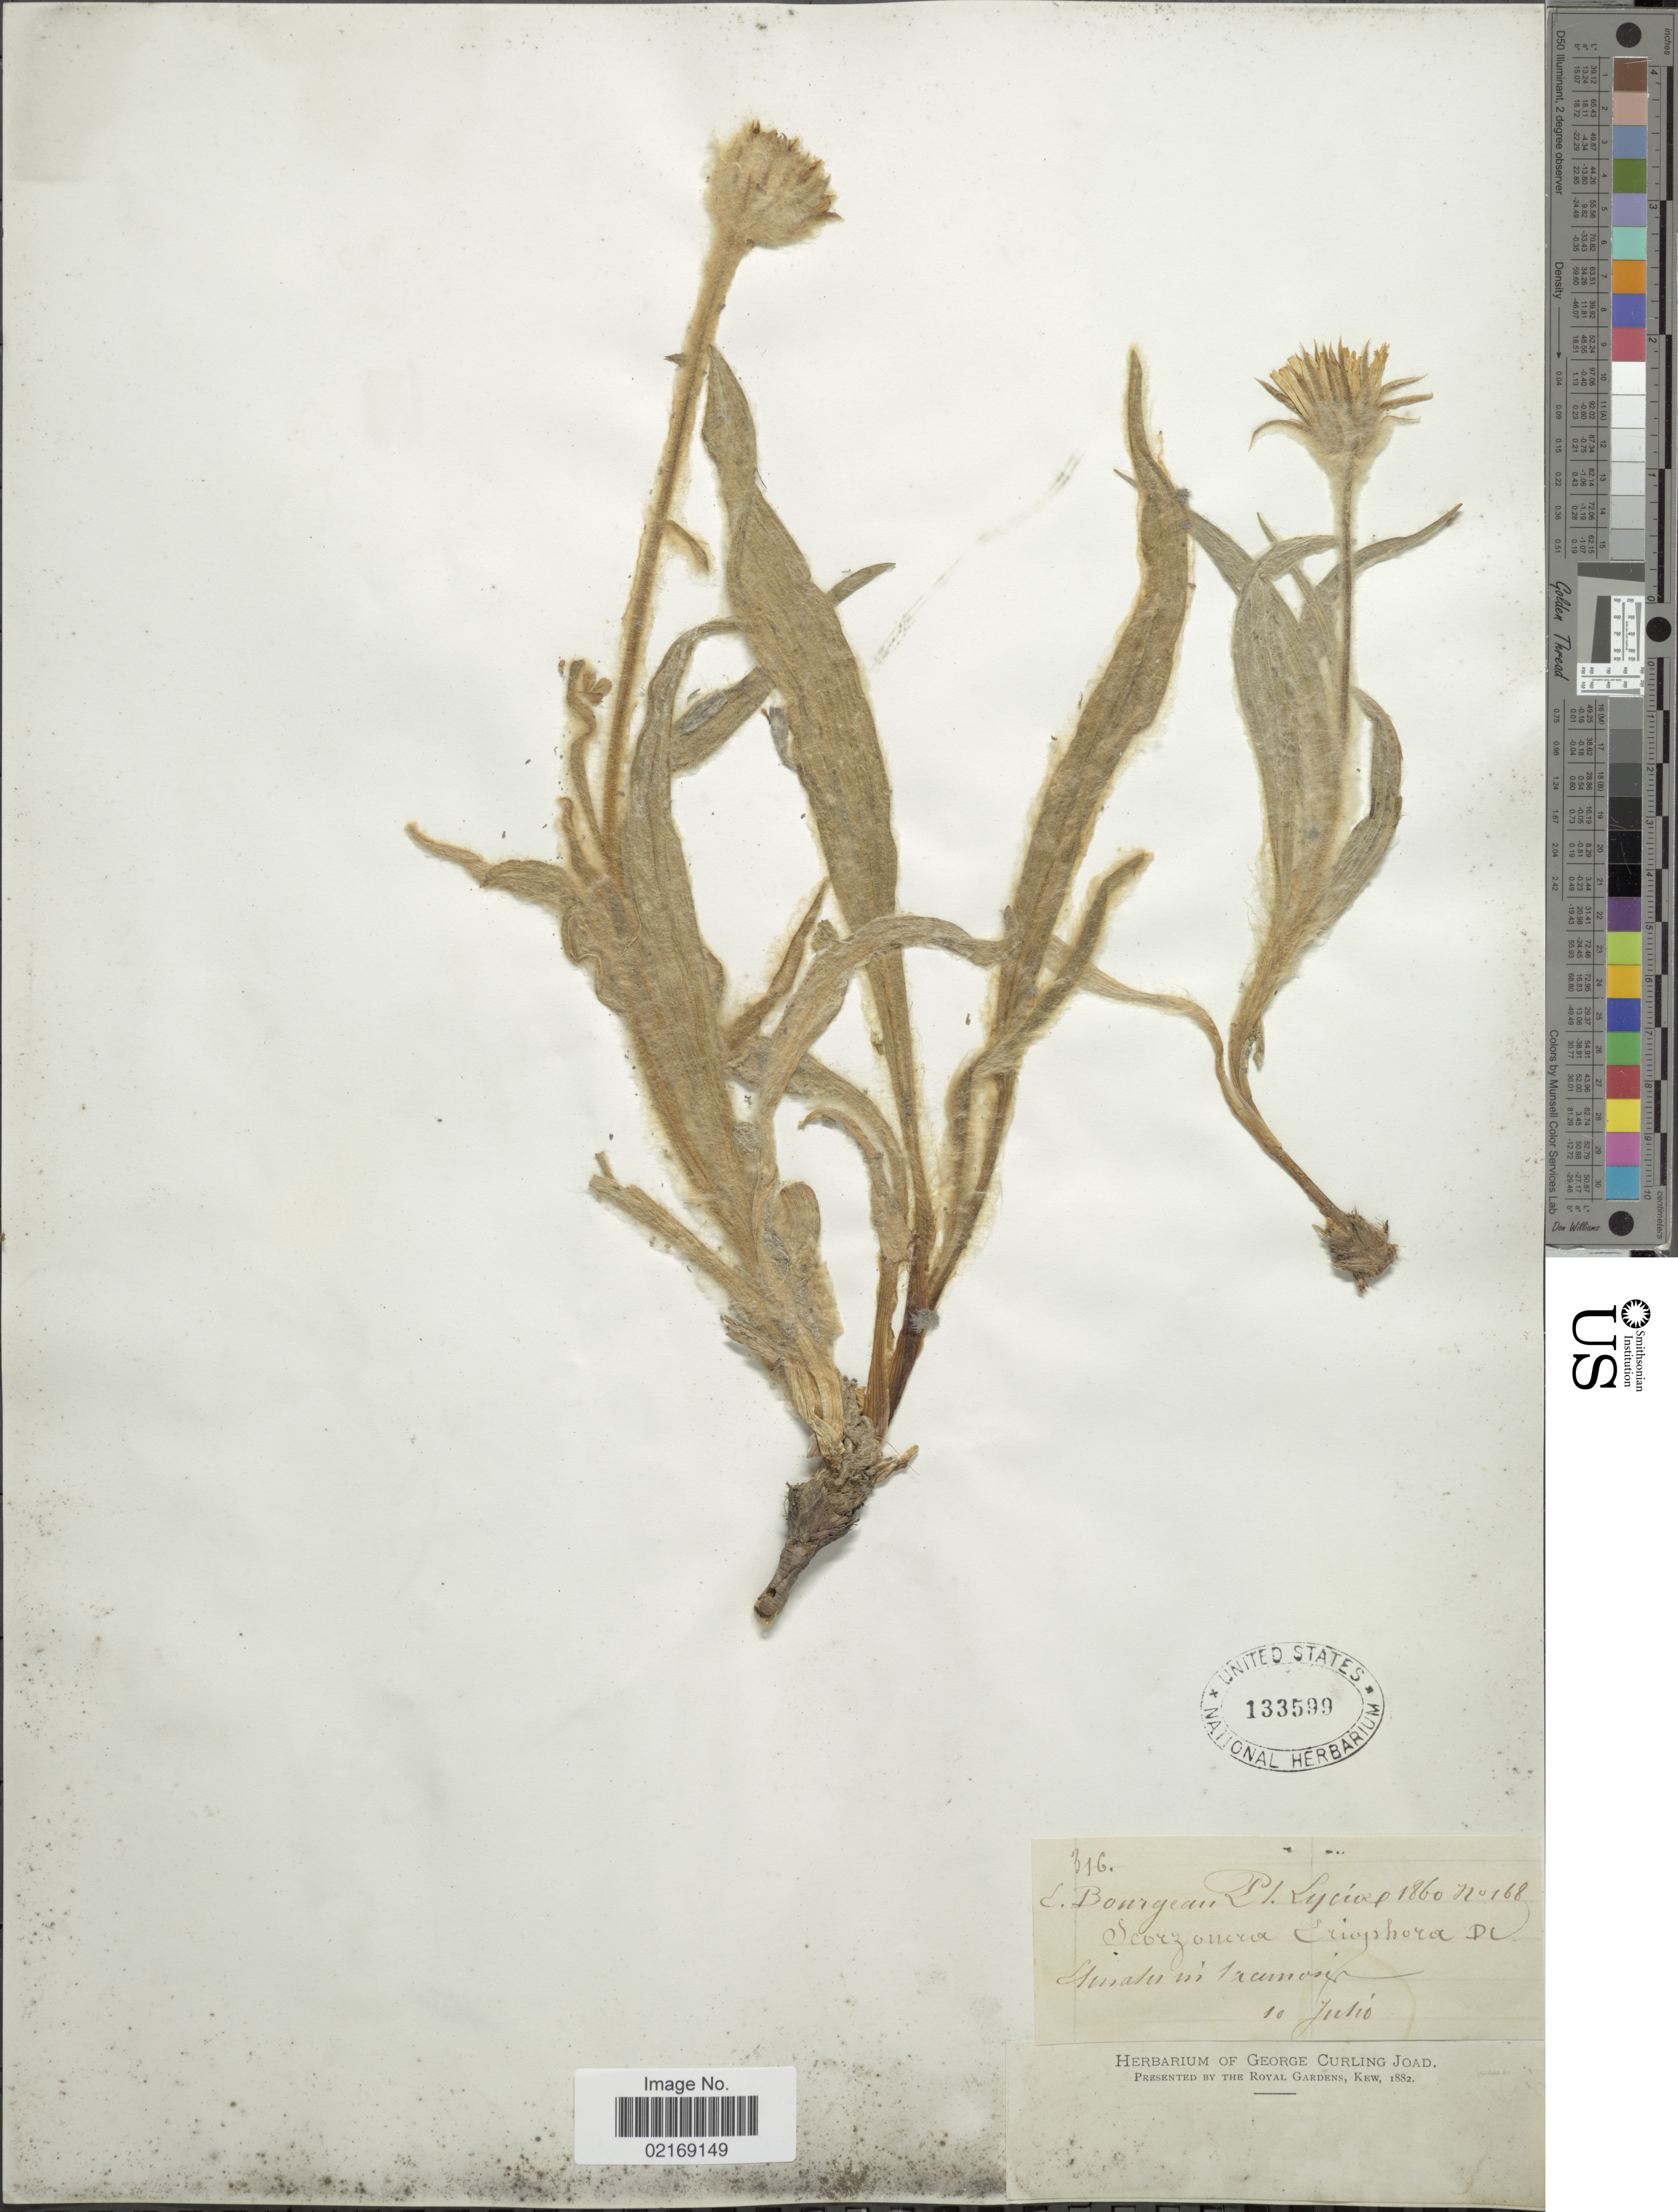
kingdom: Plantae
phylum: Tracheophyta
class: Magnoliopsida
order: Asterales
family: Asteraceae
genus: Scorzonera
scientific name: Scorzonera eriophora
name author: DC.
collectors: E. Bourgeau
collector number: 168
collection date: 1860-07-10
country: Turkey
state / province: Antalya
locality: Lyciae. Elmalu in lacunosis.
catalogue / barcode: US 133599